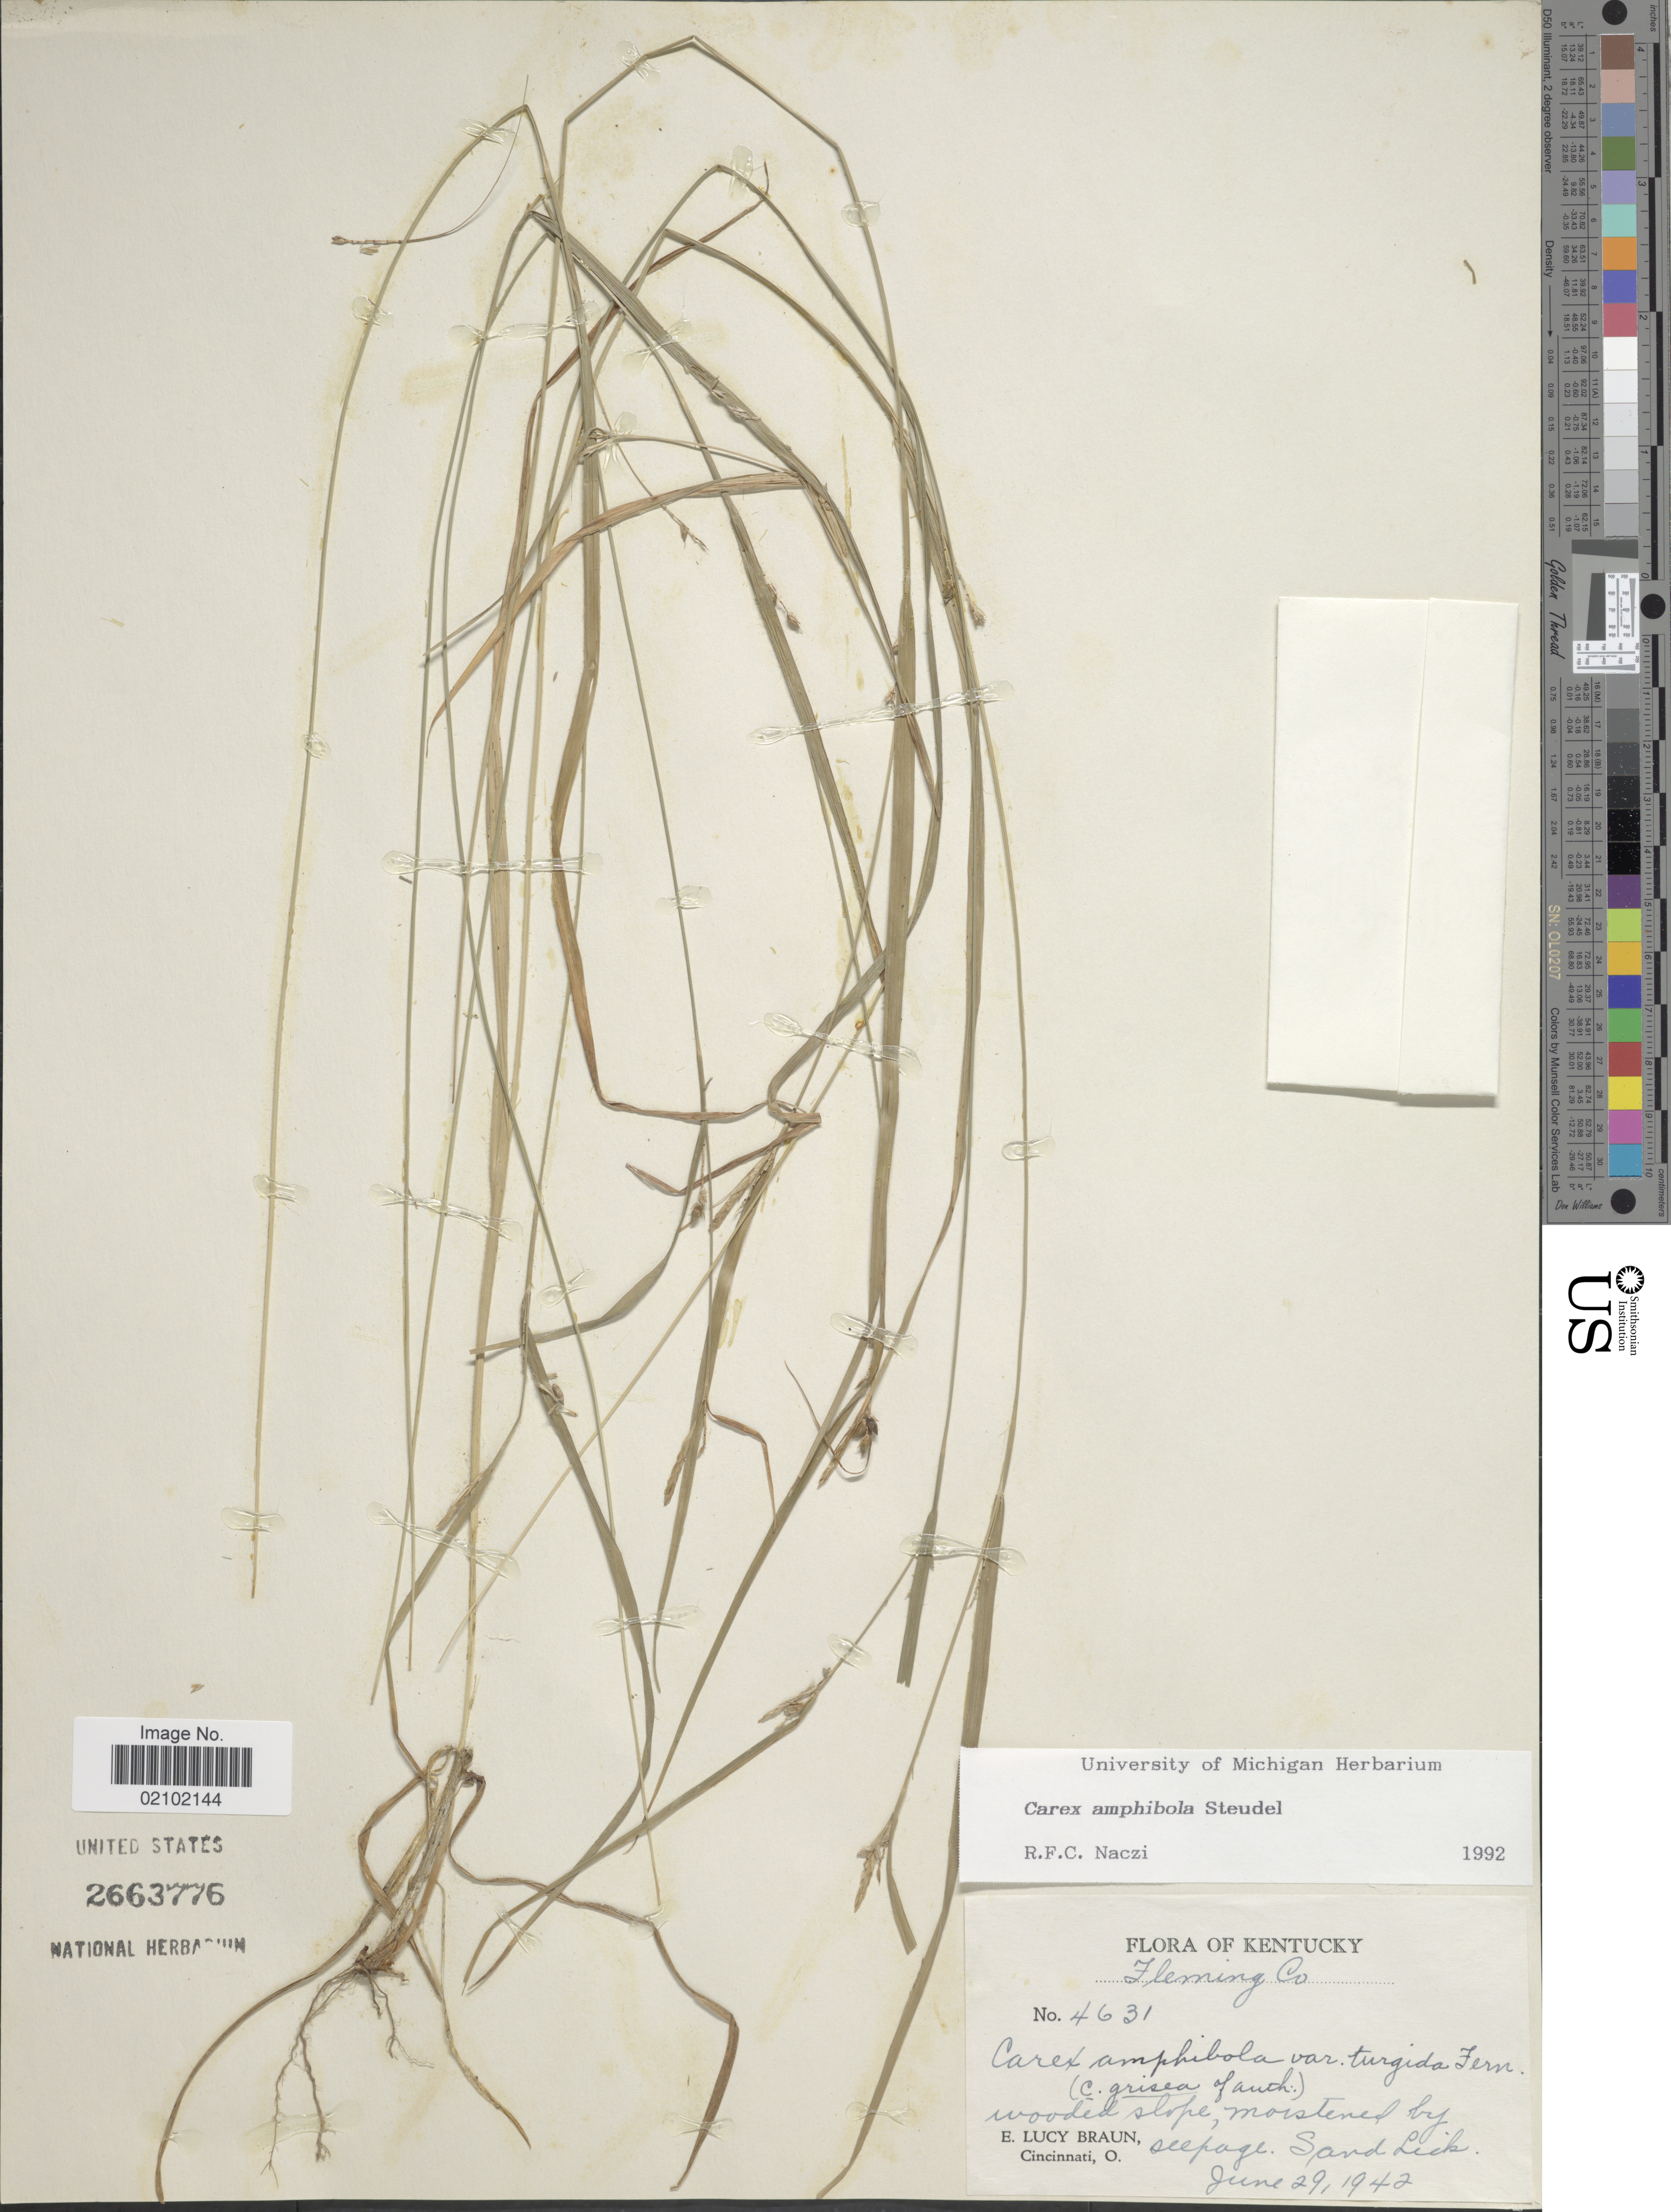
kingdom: Plantae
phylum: Tracheophyta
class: Liliopsida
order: Poales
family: Cyperaceae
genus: Carex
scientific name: Carex amphibola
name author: Steud.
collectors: E. L. Braun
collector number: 4631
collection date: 1942-06-29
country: United States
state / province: Kentucky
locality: Fleming Co. Sand Lick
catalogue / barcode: US 2663776